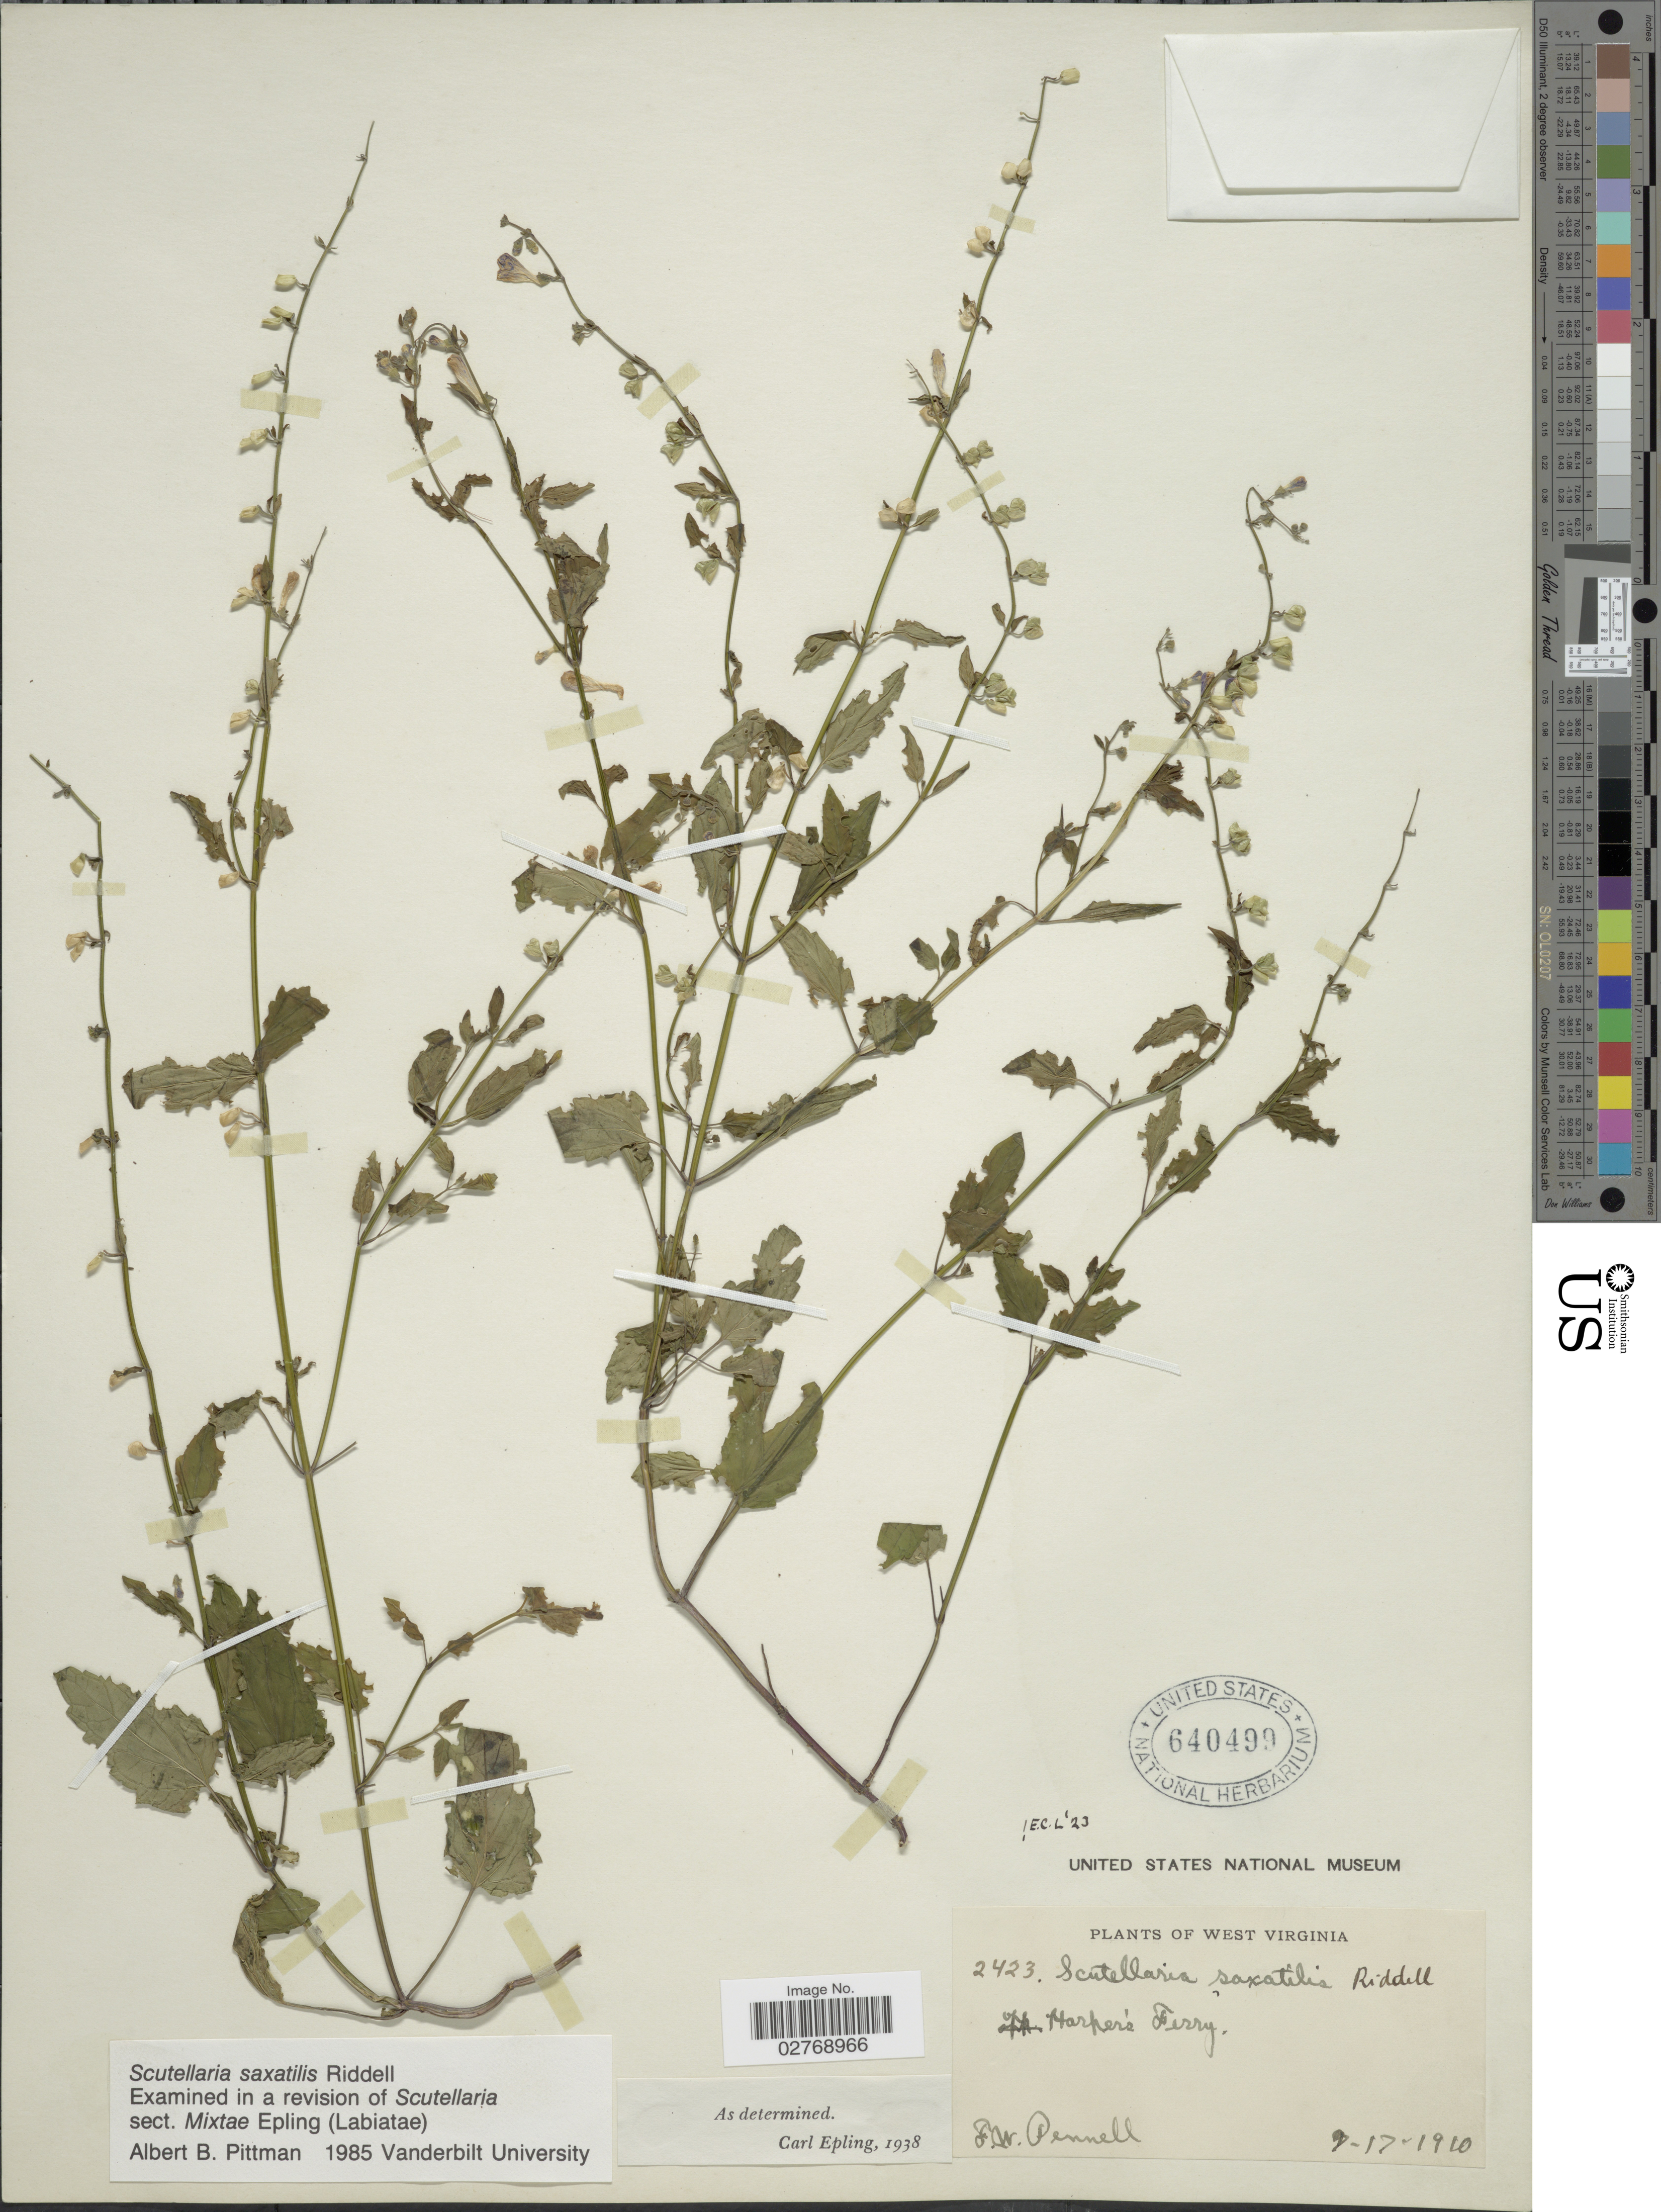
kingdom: Plantae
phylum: Tracheophyta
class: Magnoliopsida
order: Lamiales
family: Lamiaceae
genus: Scutellaria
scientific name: Scutellaria saxatilis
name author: Riddell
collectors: F. W. Pennell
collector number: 2423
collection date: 1910-07-17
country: United States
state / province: West Virginia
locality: Harper's Ferry.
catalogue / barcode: US 640499